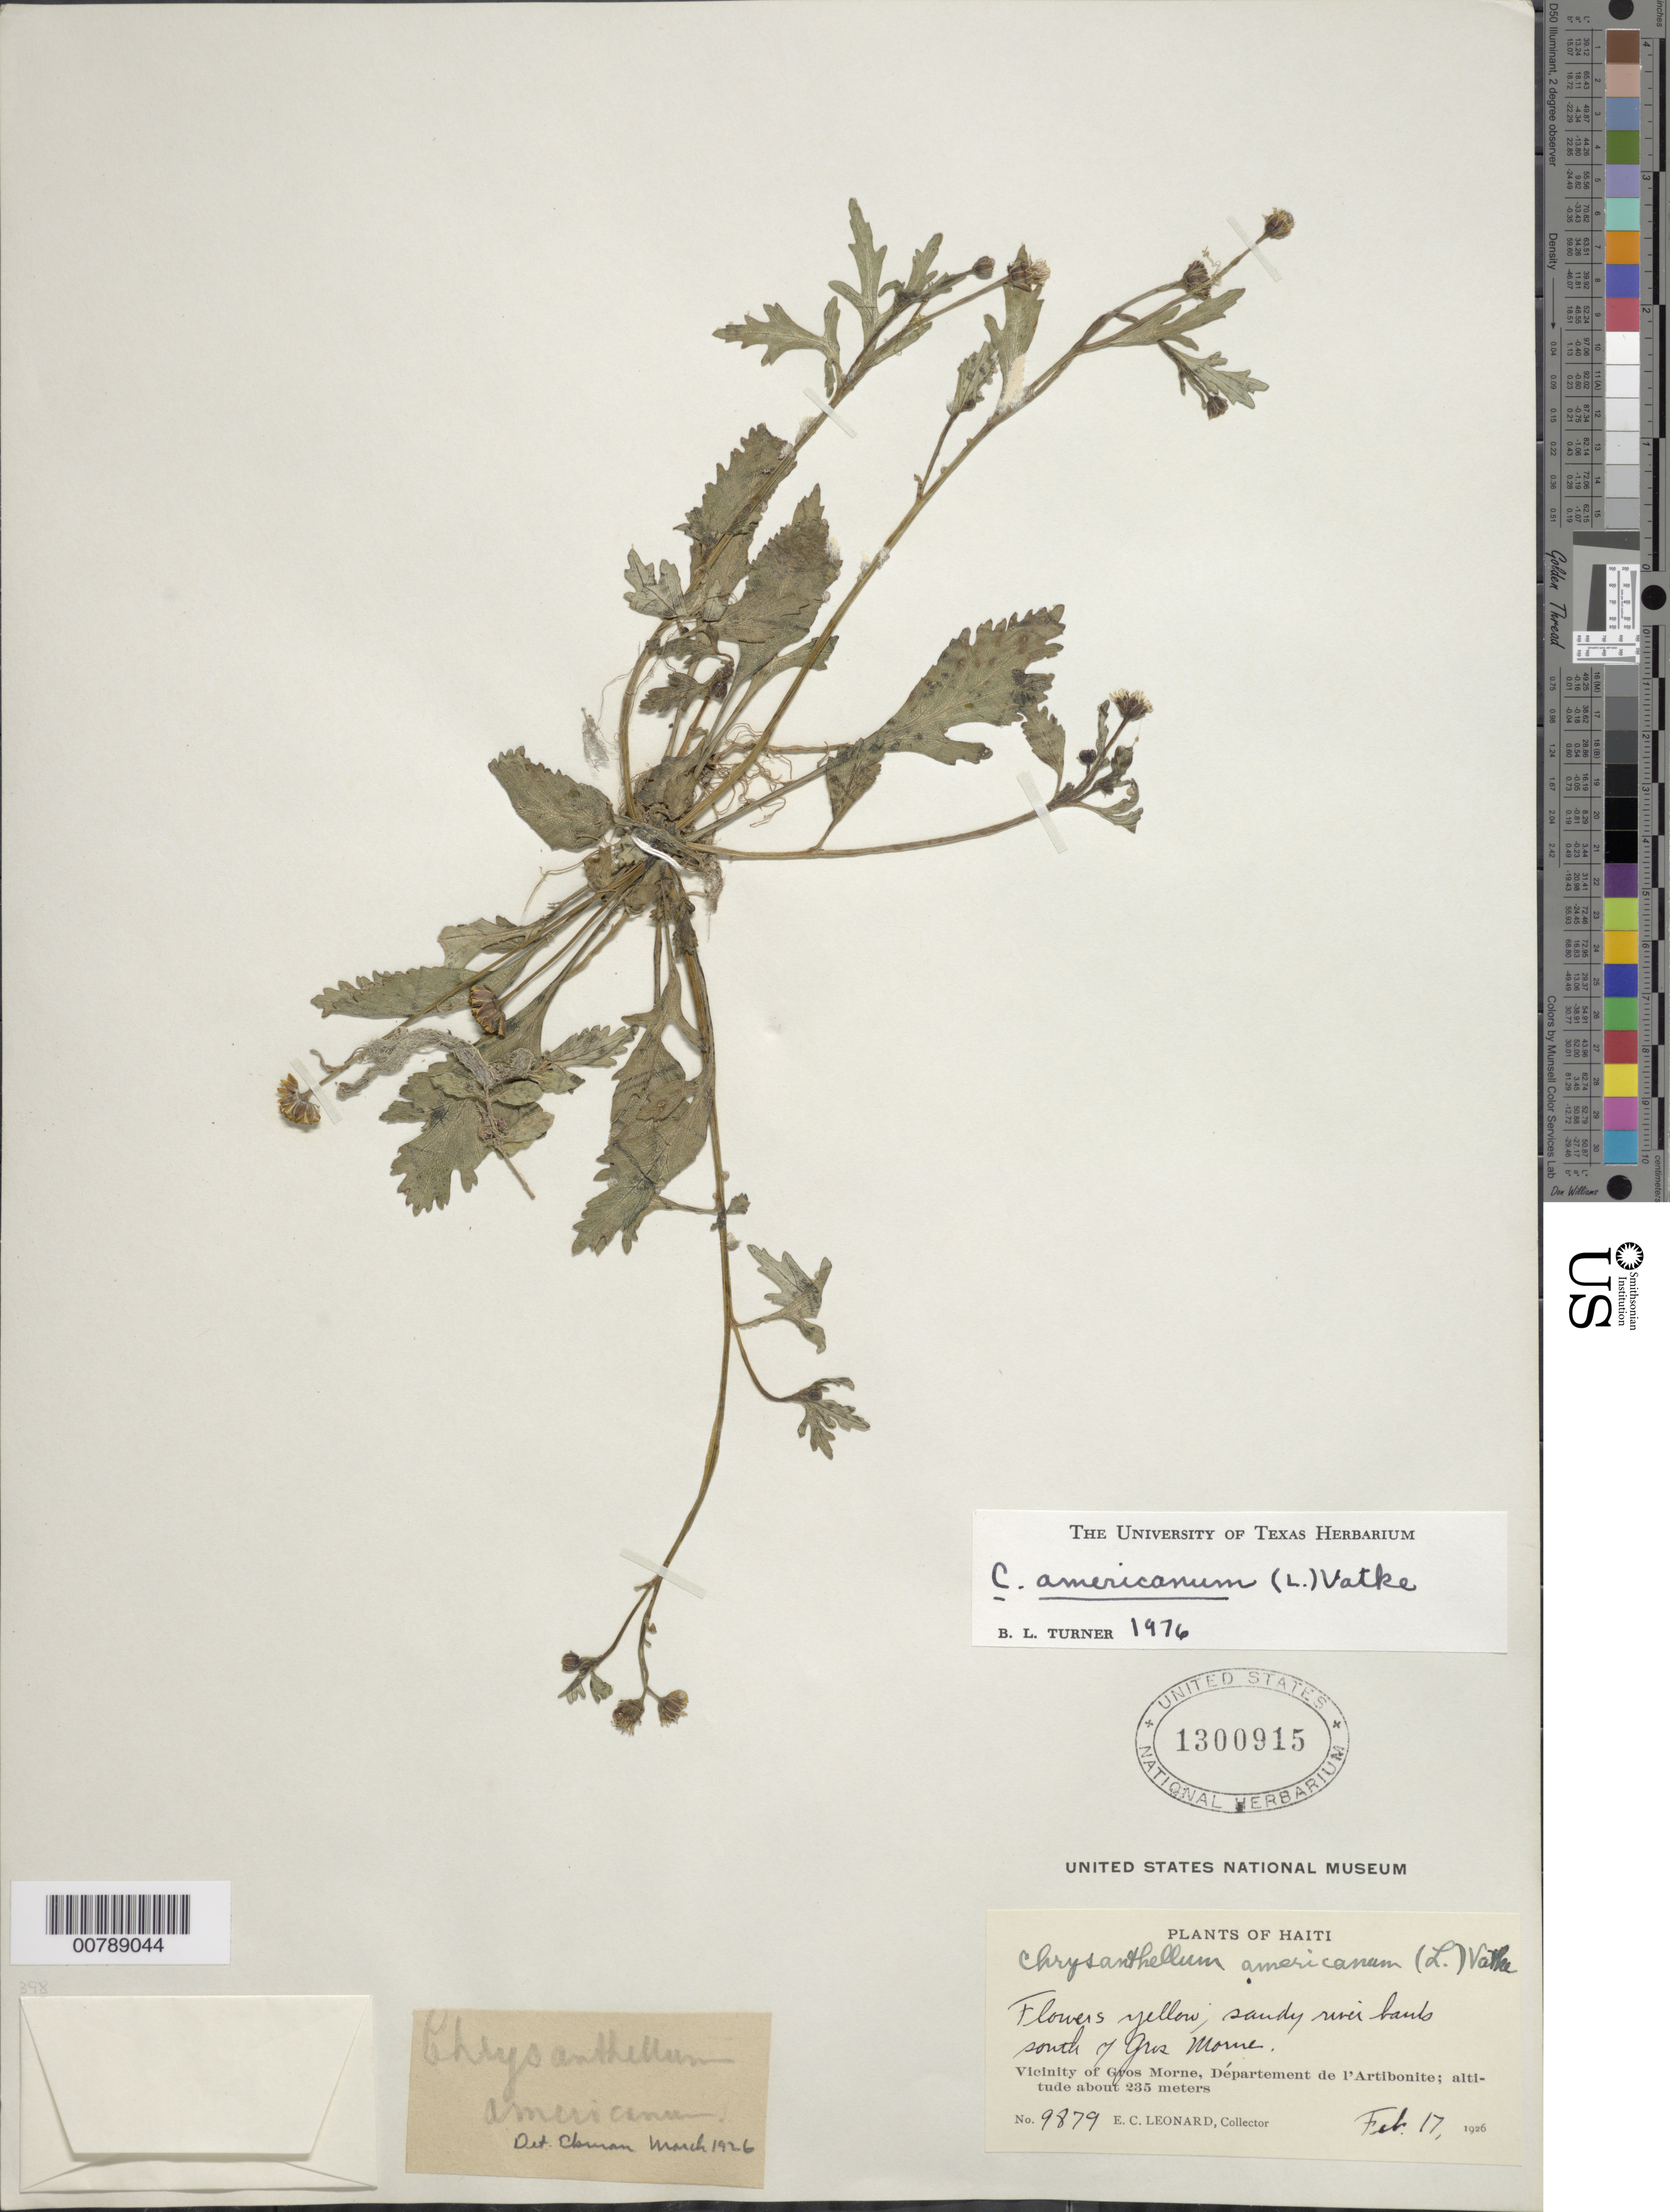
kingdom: Plantae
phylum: Tracheophyta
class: Magnoliopsida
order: Asterales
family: Asteraceae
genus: Chrysanthellum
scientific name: Chrysanthellum americanum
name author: (L.) Vatke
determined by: Turner, B. L.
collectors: E. C. Leonard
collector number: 9879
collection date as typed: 17 Feb 1926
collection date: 1926-02-17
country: Haiti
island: Hispaniola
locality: Vicinity of Gros Morne, Département de l'Artibonite. Sandy river banks south of Gros Morne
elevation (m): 235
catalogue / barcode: US 1300915